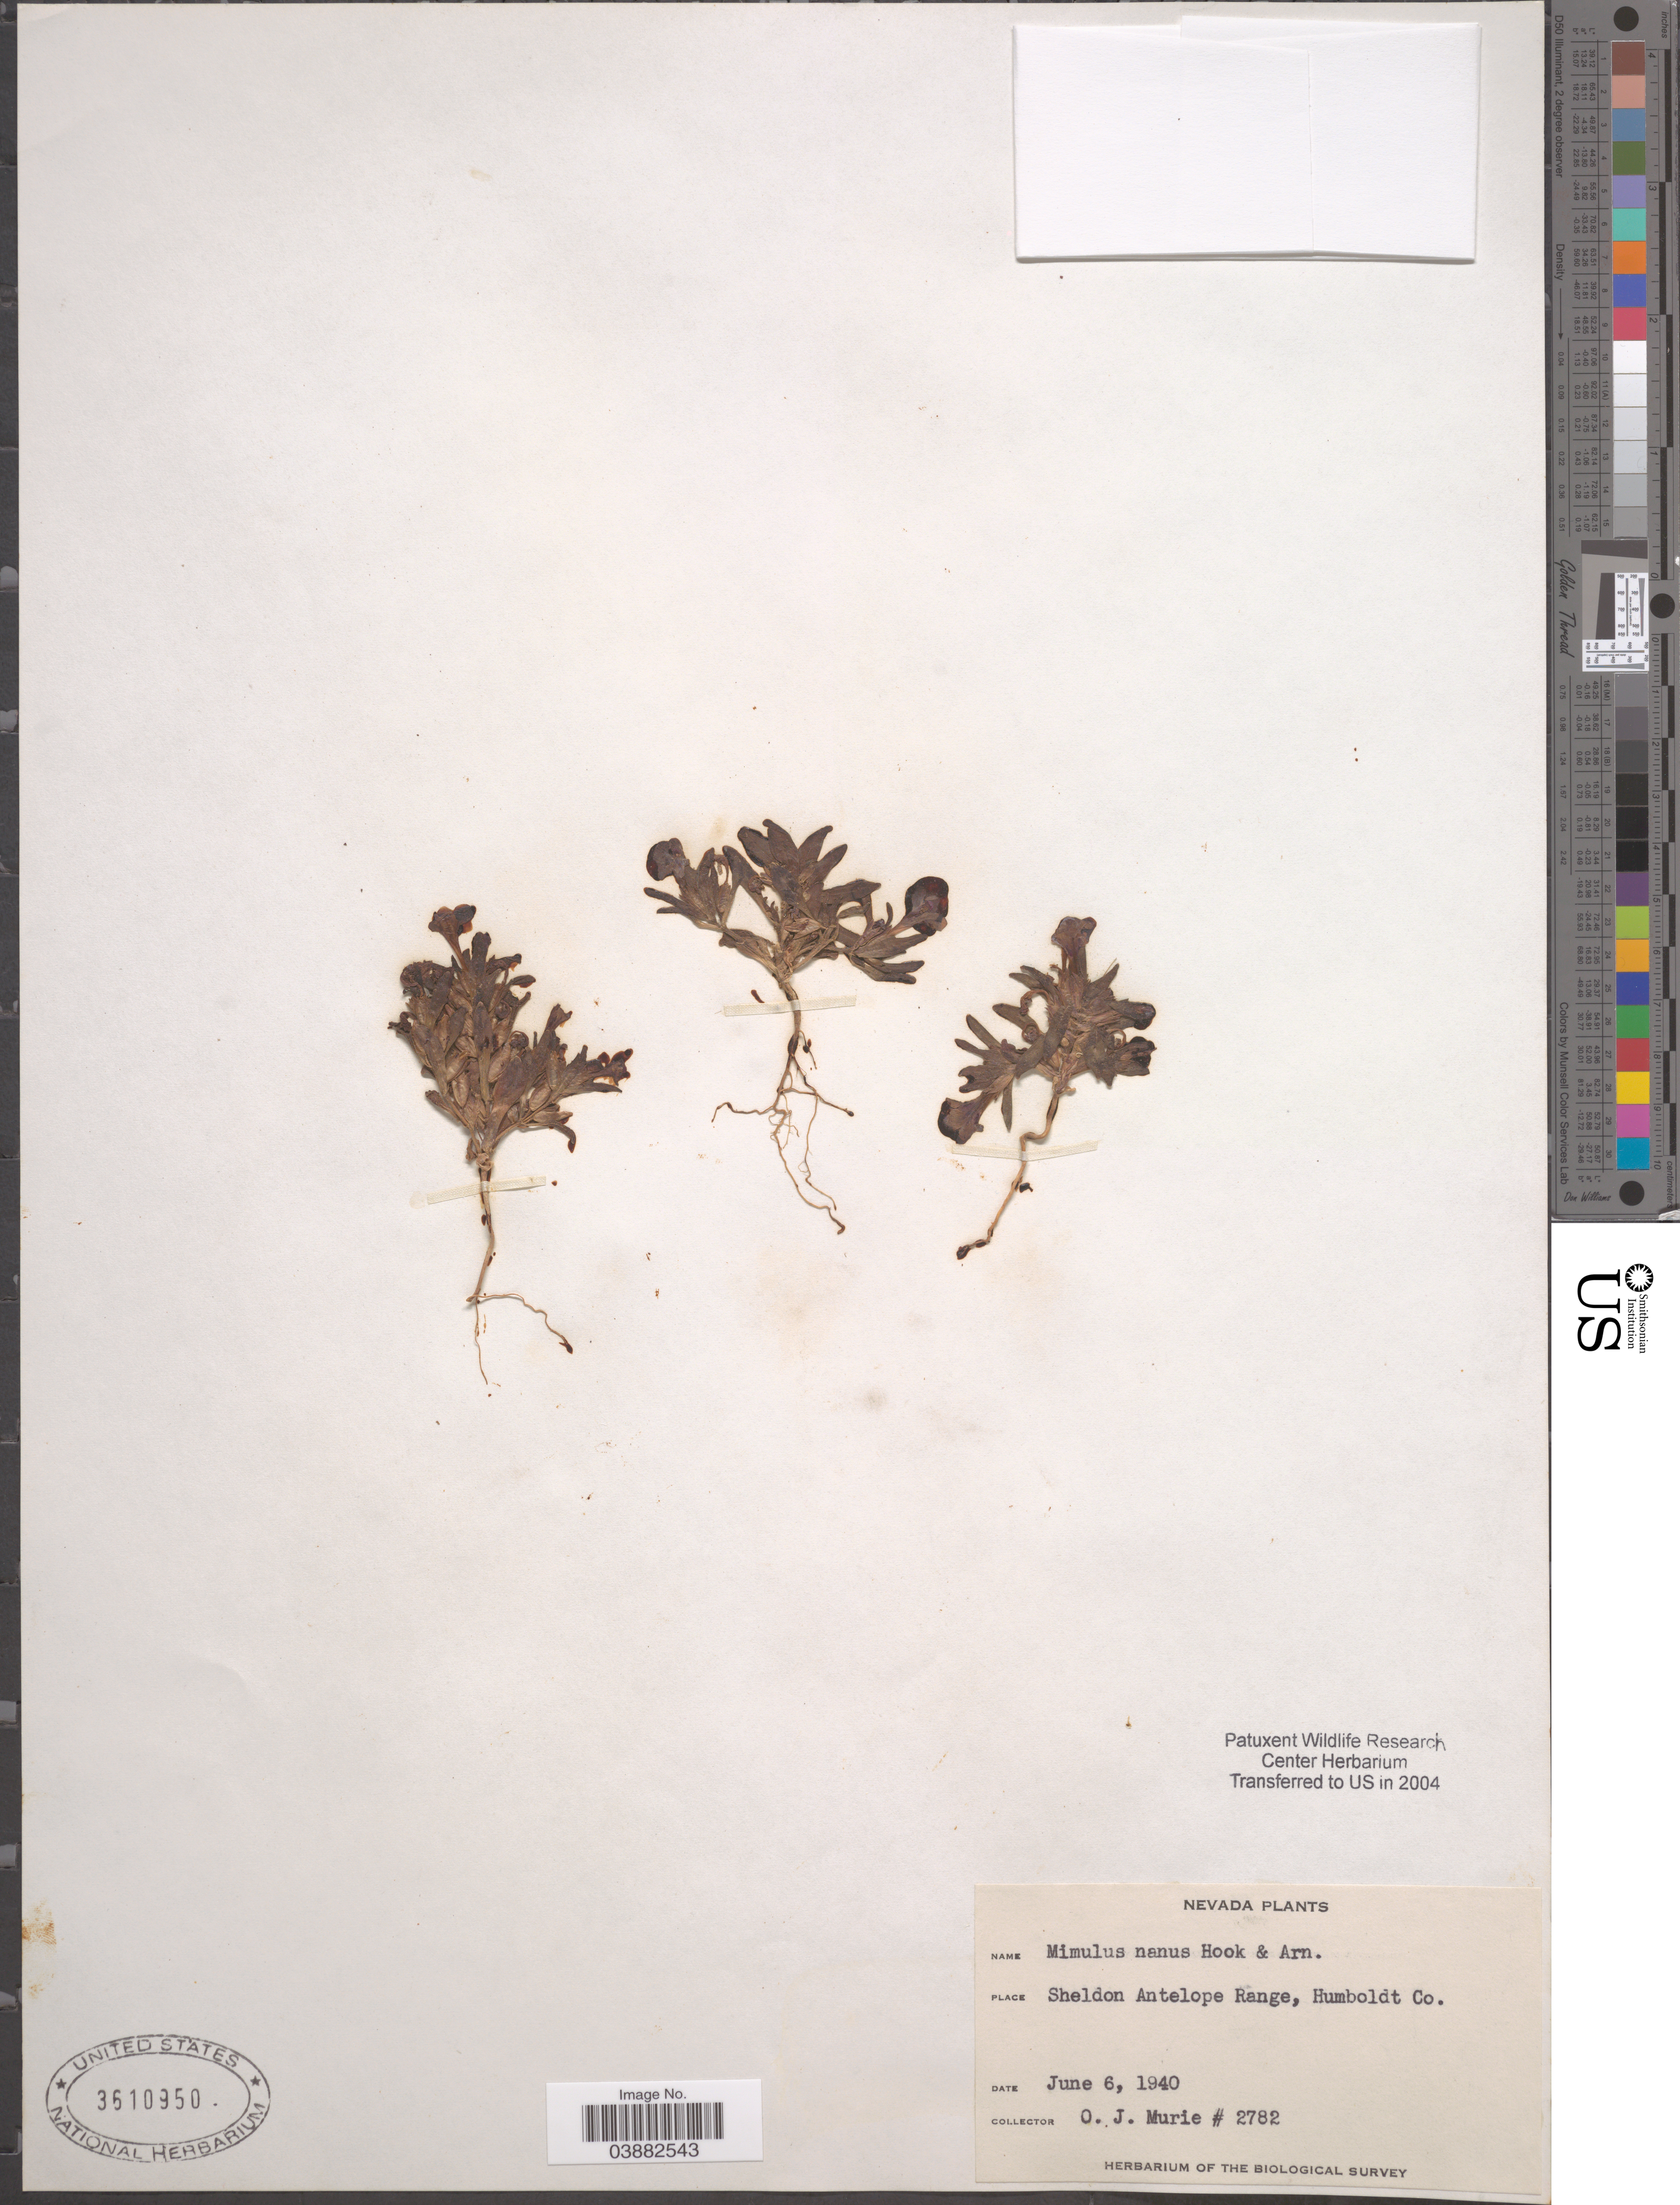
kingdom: Plantae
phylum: Tracheophyta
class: Magnoliopsida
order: Lamiales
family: Phrymaceae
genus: Mimulus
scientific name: Mimulus nanus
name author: Hook. & Arn.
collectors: O. Murie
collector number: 2782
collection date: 1940-06-06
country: United States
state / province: Nevada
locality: Sheldon Antelope Range, Humboldt Co.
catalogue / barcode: US 3610950